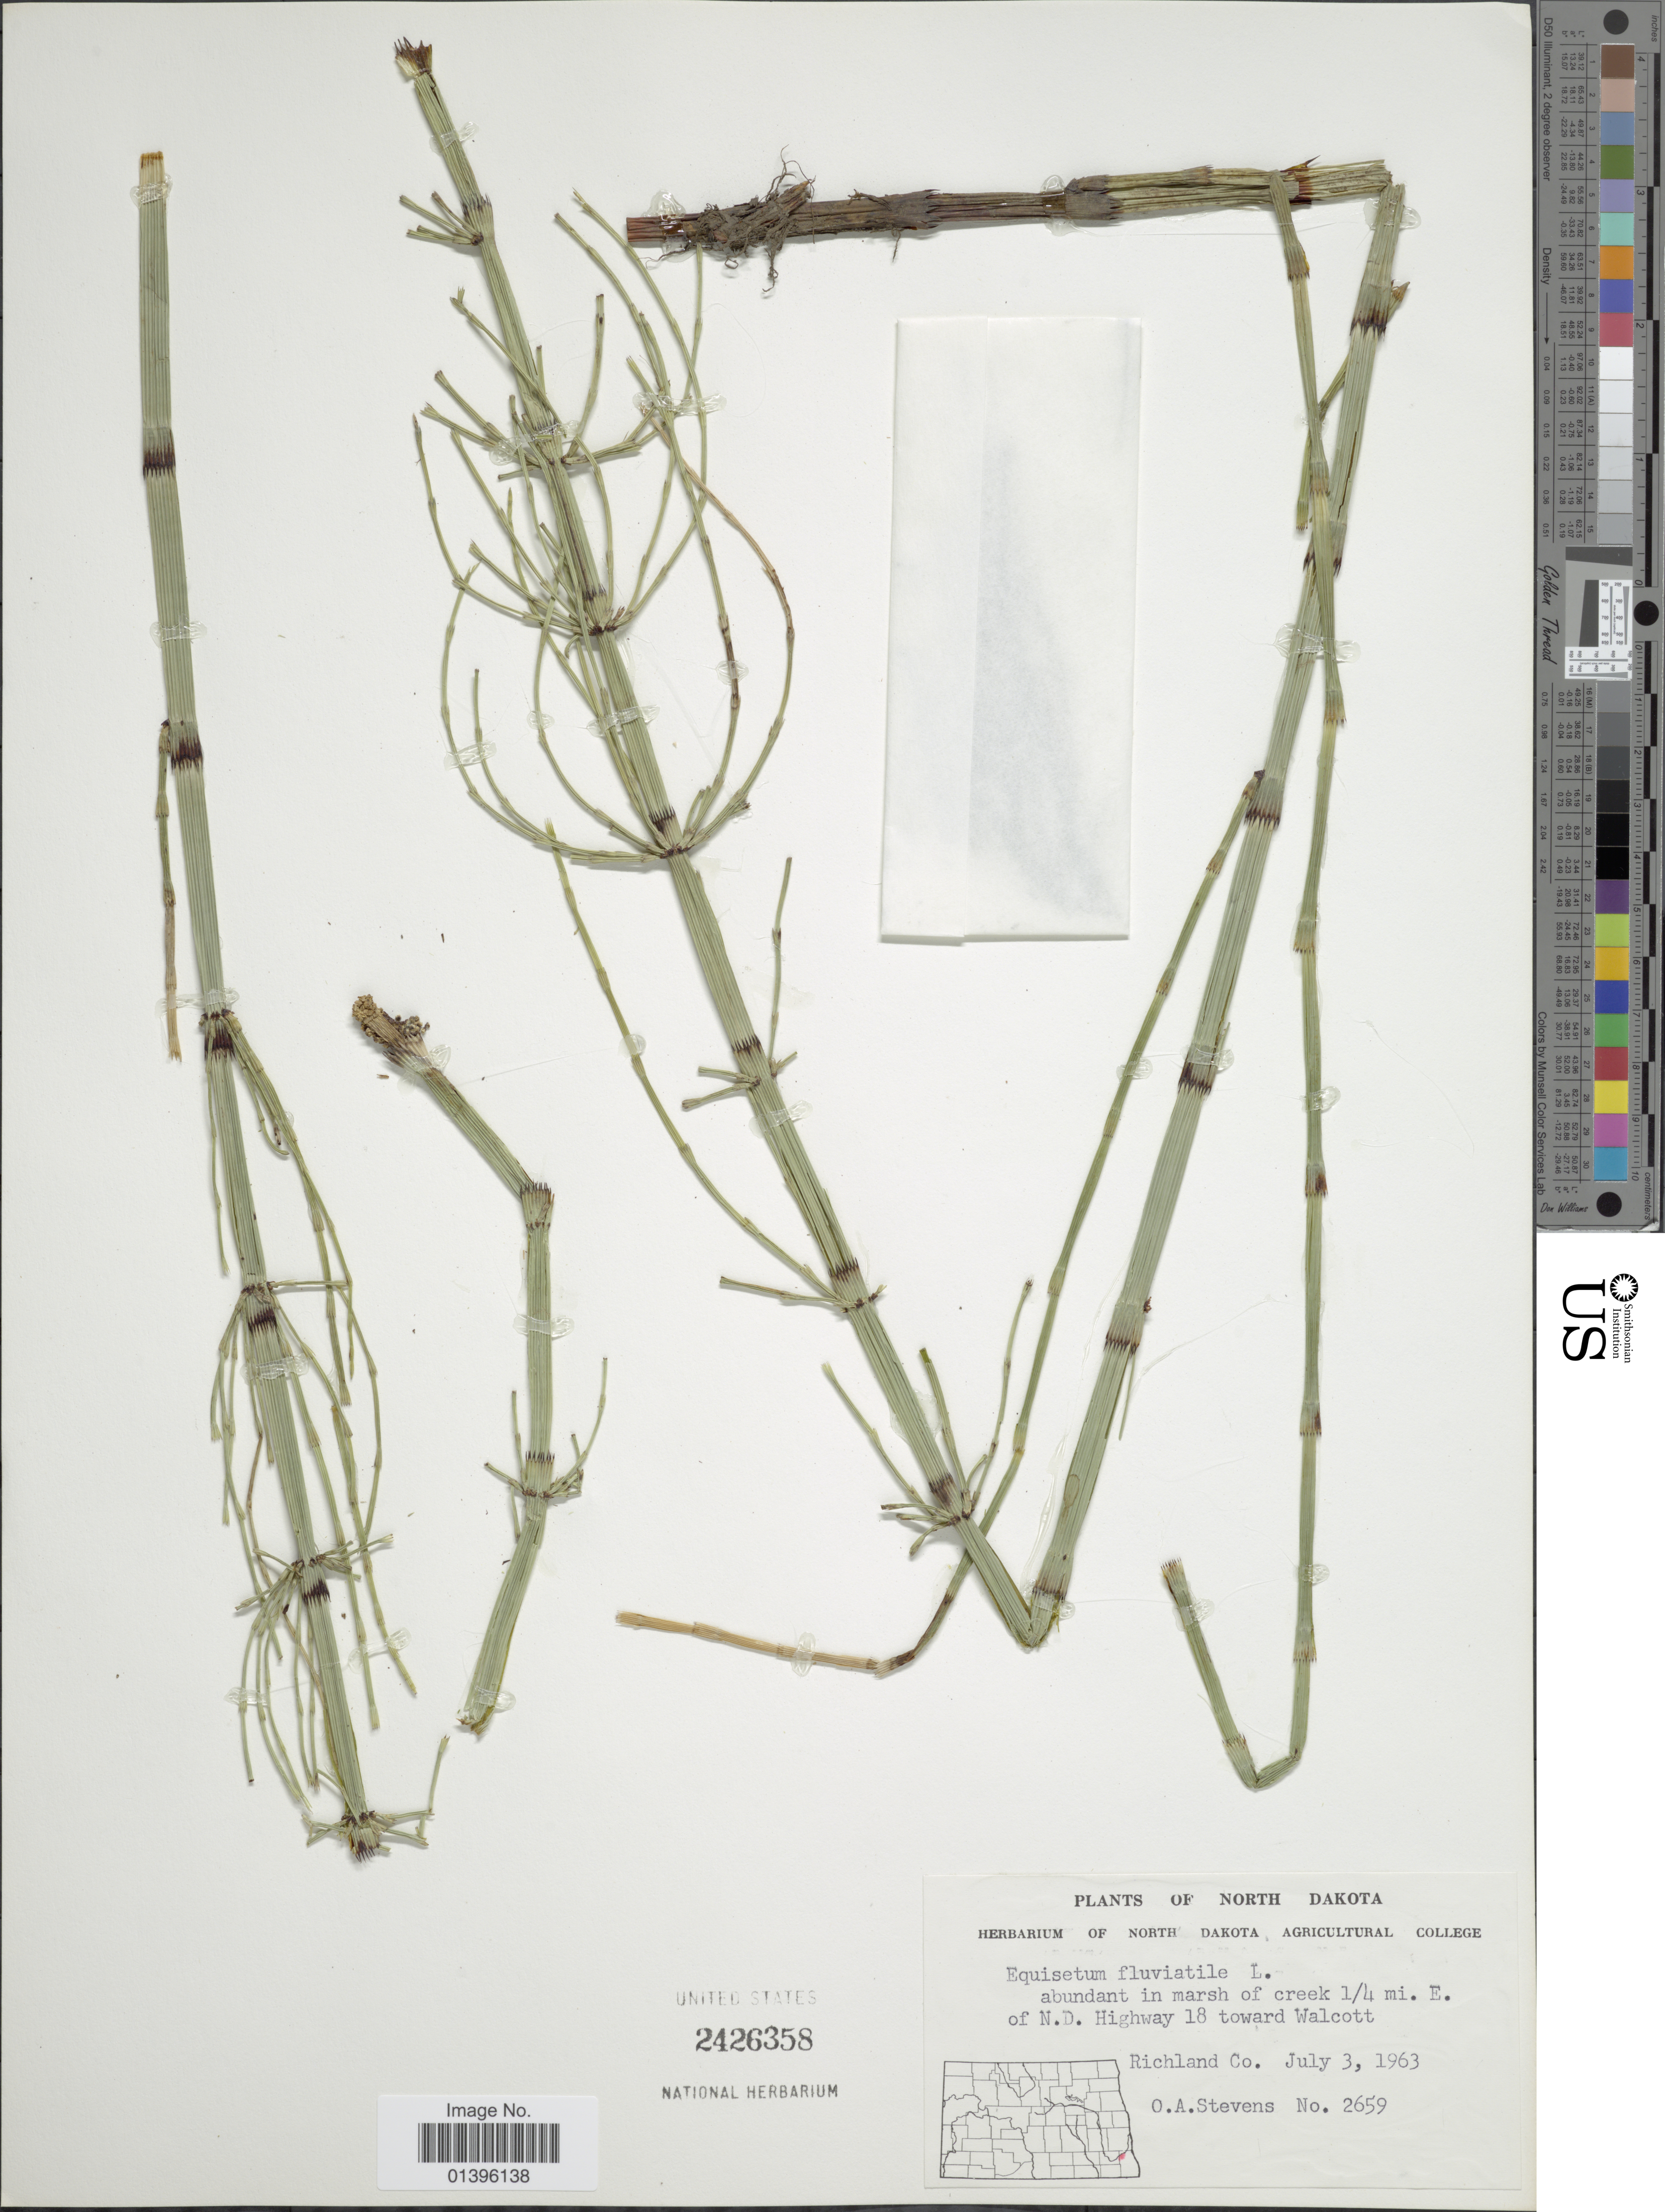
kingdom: Plantae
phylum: Tracheophyta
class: Polypodiopsida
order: Equisetales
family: Equisetaceae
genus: Equisetum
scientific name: Equisetum fluviatile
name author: L.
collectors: O. A. Stevens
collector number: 2659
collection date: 1963-07-03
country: United States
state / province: North Dakota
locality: Abundant in marsh of creek 1/4 mi. E. of N.D. Highway 18 toward Walcott. Richland Co.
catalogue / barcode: US 2426358